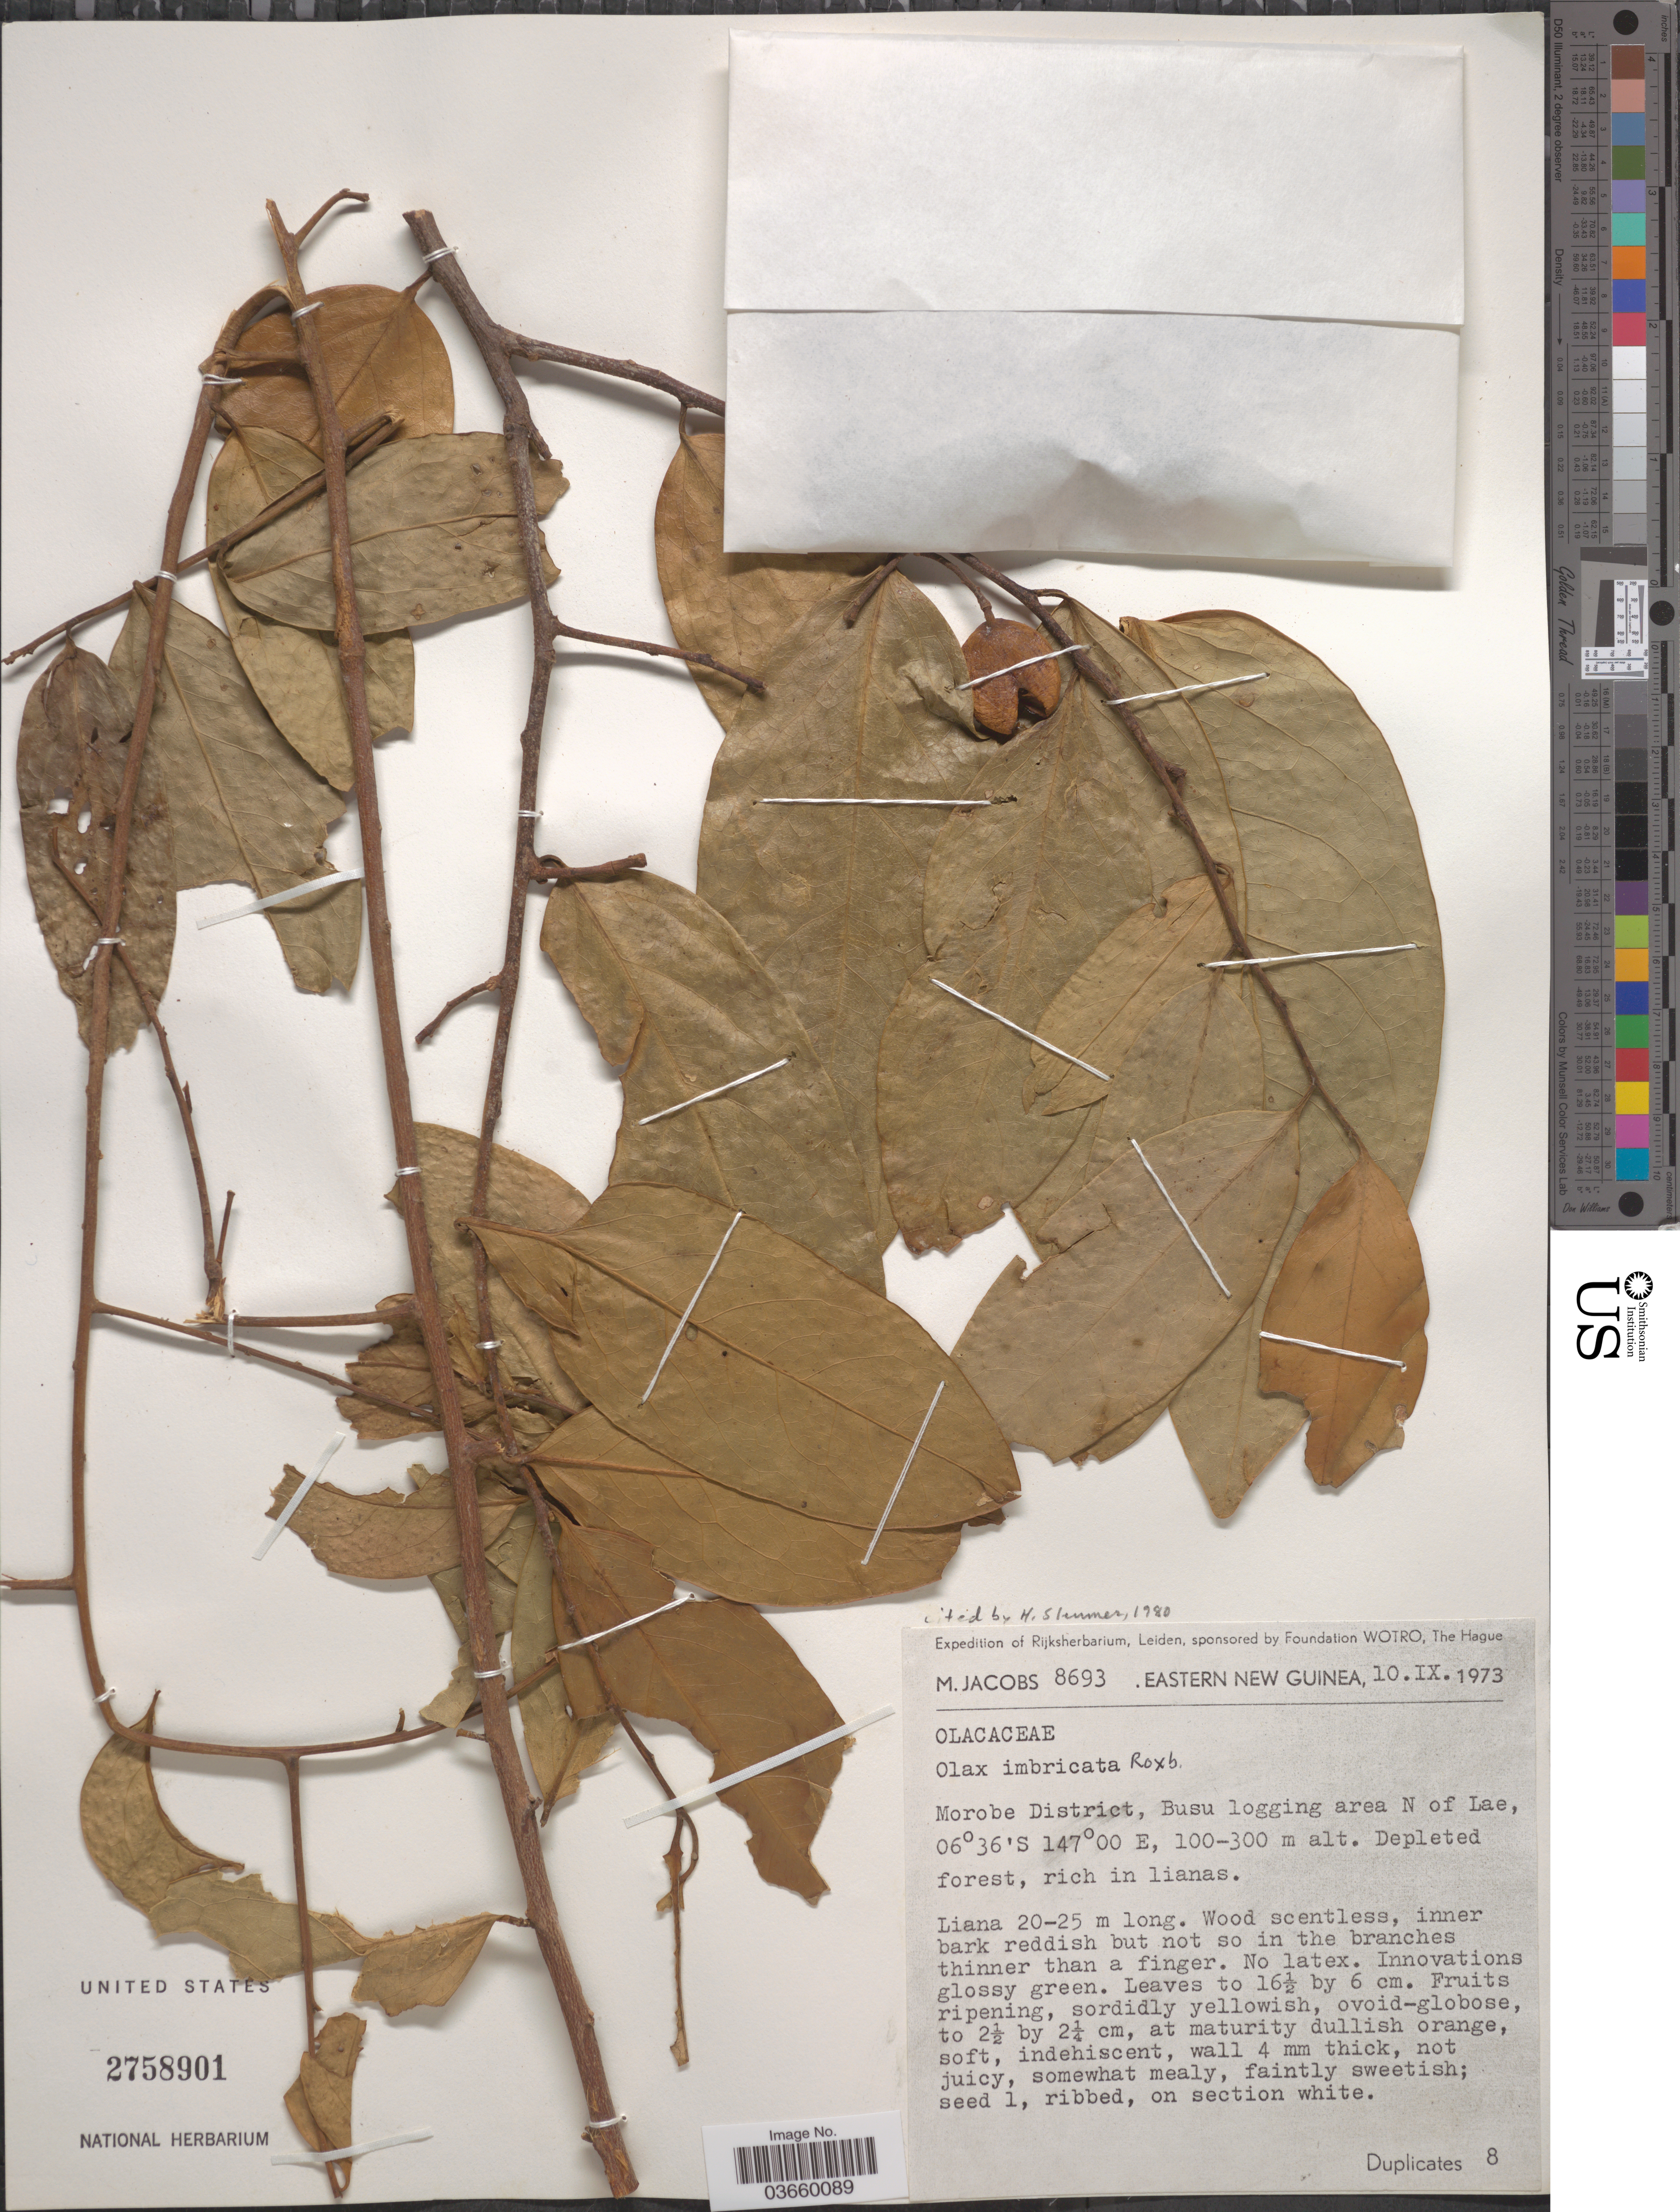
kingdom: Plantae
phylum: Tracheophyta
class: Magnoliopsida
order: Santalales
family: Olacaceae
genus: Olax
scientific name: Olax imbricata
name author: Roxb.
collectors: M. Jacobs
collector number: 8693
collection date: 1973-09-10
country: Papua New Guinea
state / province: Morobe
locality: Eastern New Guinea. Busu logging area N of Lae.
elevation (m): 100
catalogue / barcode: US 2758901